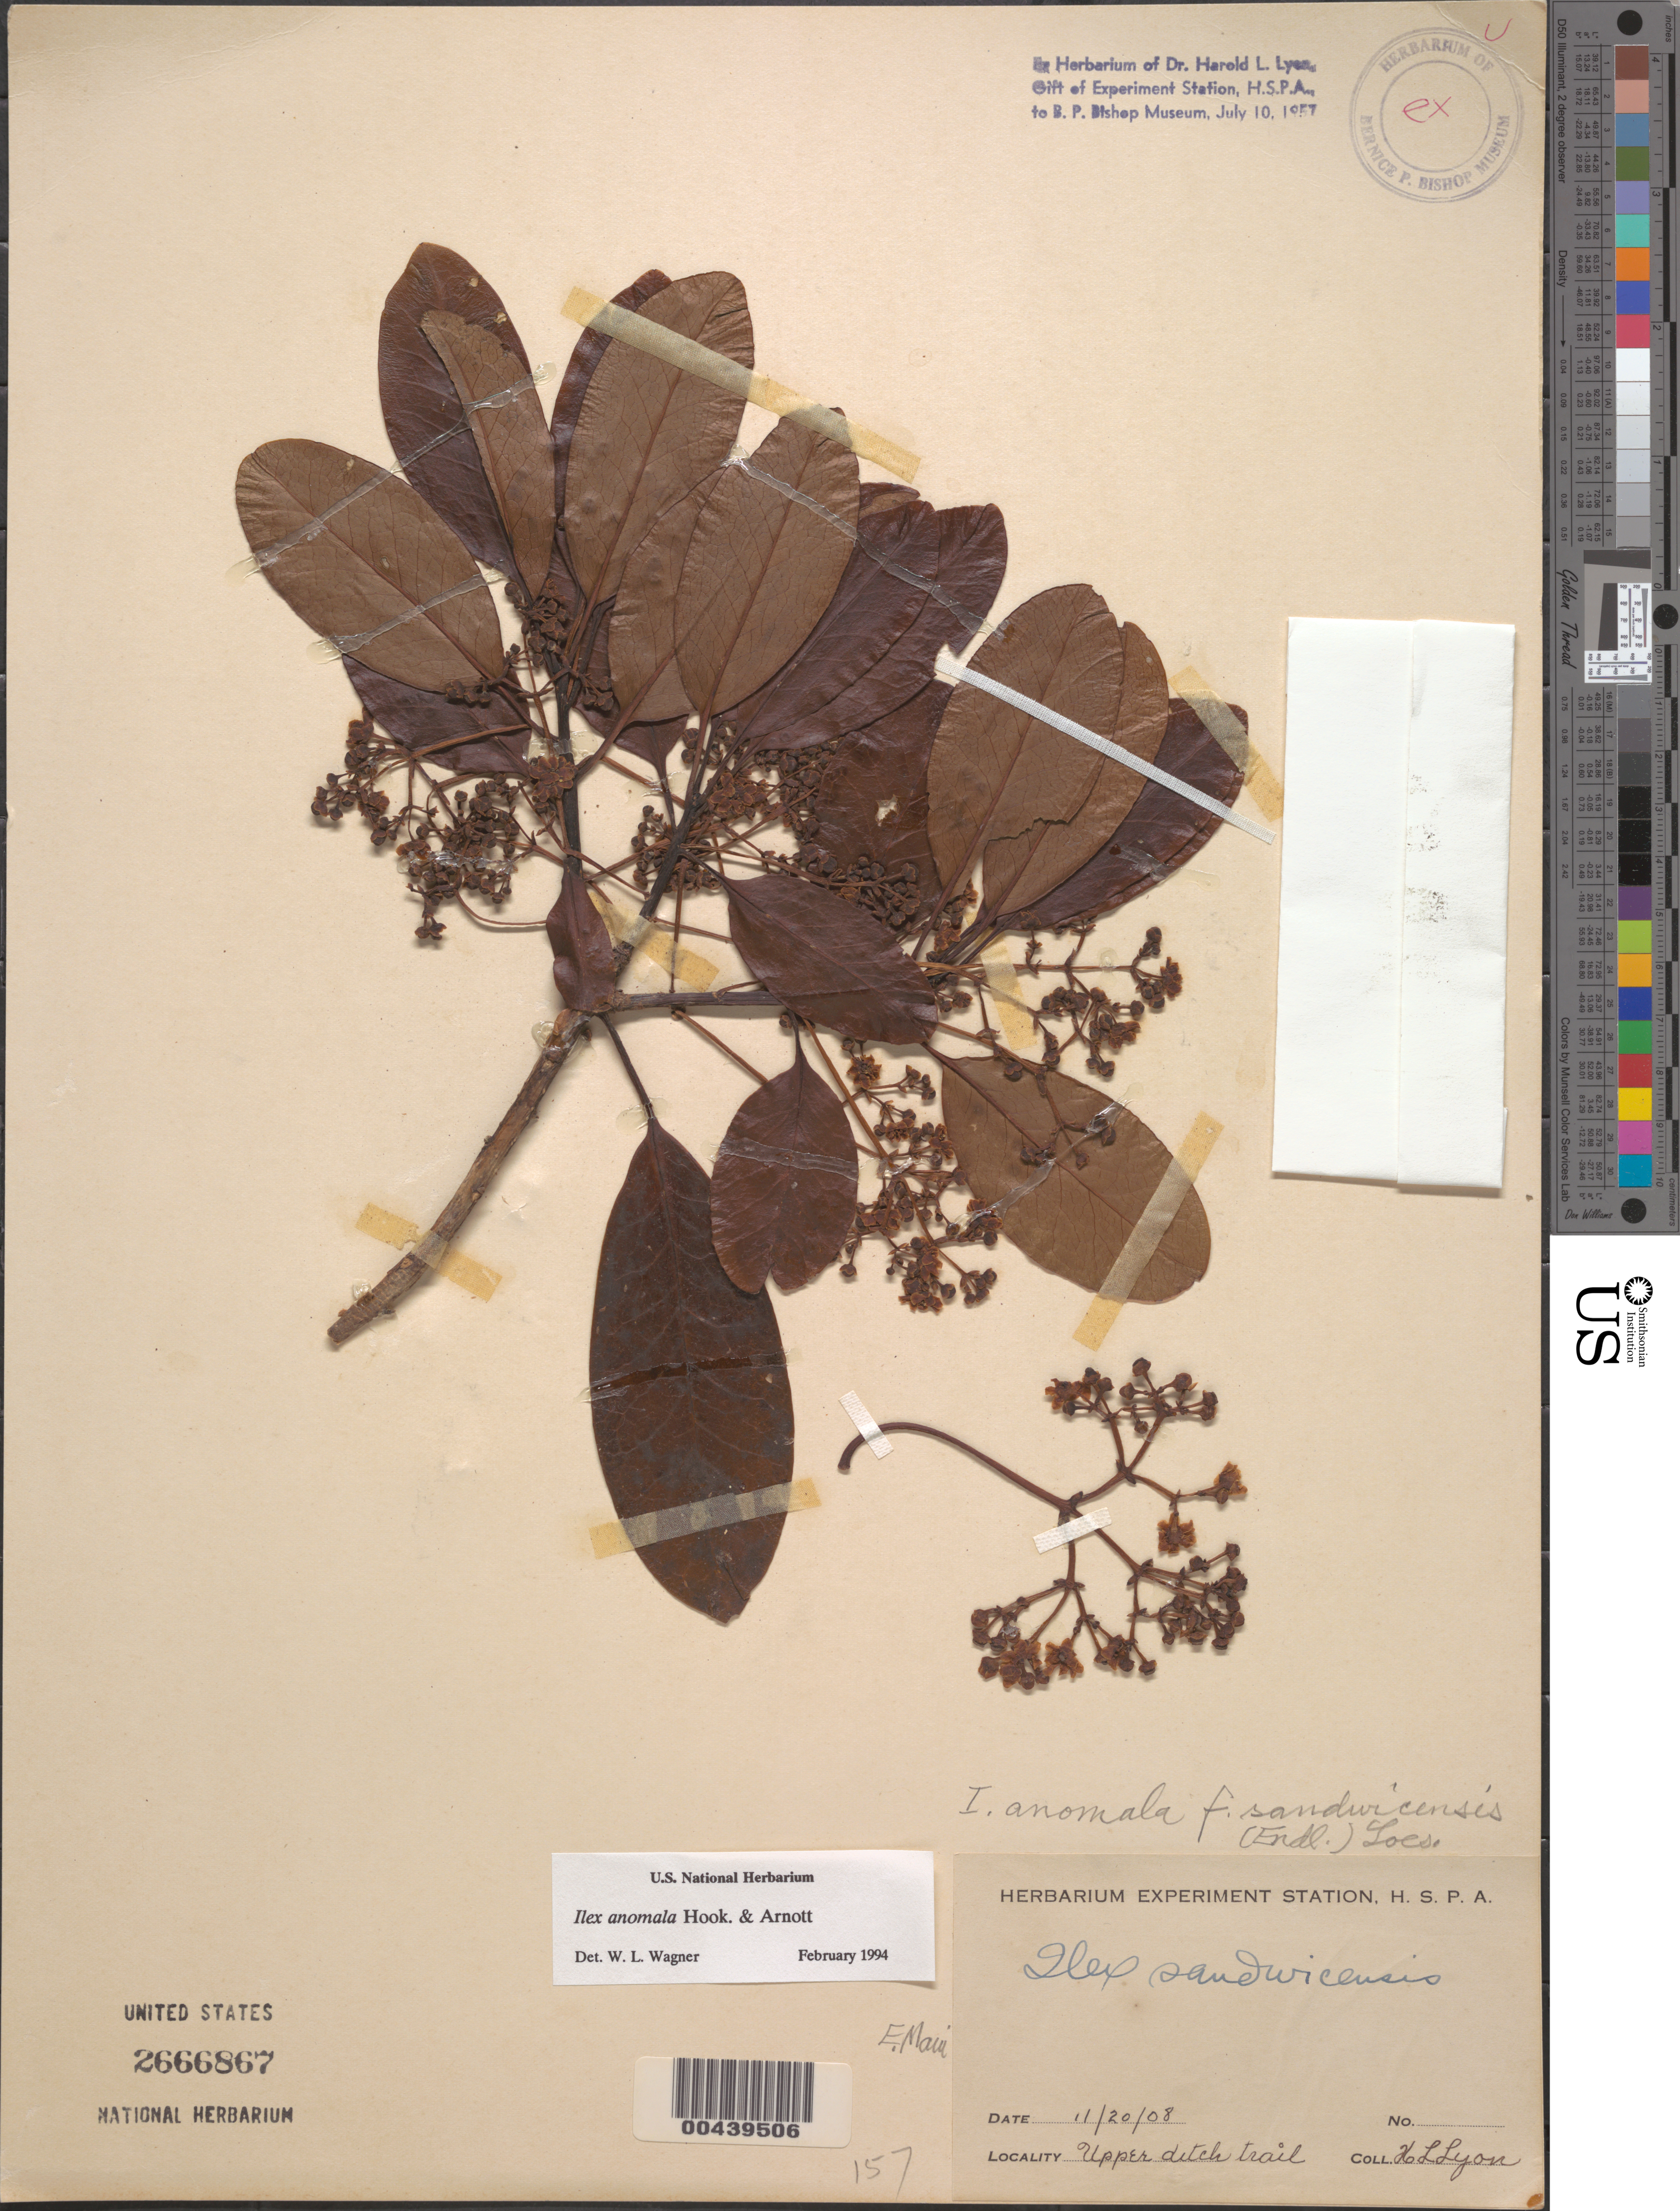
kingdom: Plantae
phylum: Tracheophyta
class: Magnoliopsida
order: Aquifoliales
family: Aquifoliaceae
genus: Ilex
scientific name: Ilex anomala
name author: Hook. & Arn.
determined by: Wagner, W. L., (BOT), Smithsonian Institution - National Museum of Natural History (UNITED STATES)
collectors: H. Lyon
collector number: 157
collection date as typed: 20 Nov 1908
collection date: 1908-11-20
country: United States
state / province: Hawaii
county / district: Maui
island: Maui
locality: upper ditch trail, Herbarium Experiment Station, H.S.P.A., E Maui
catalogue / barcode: US 2666867